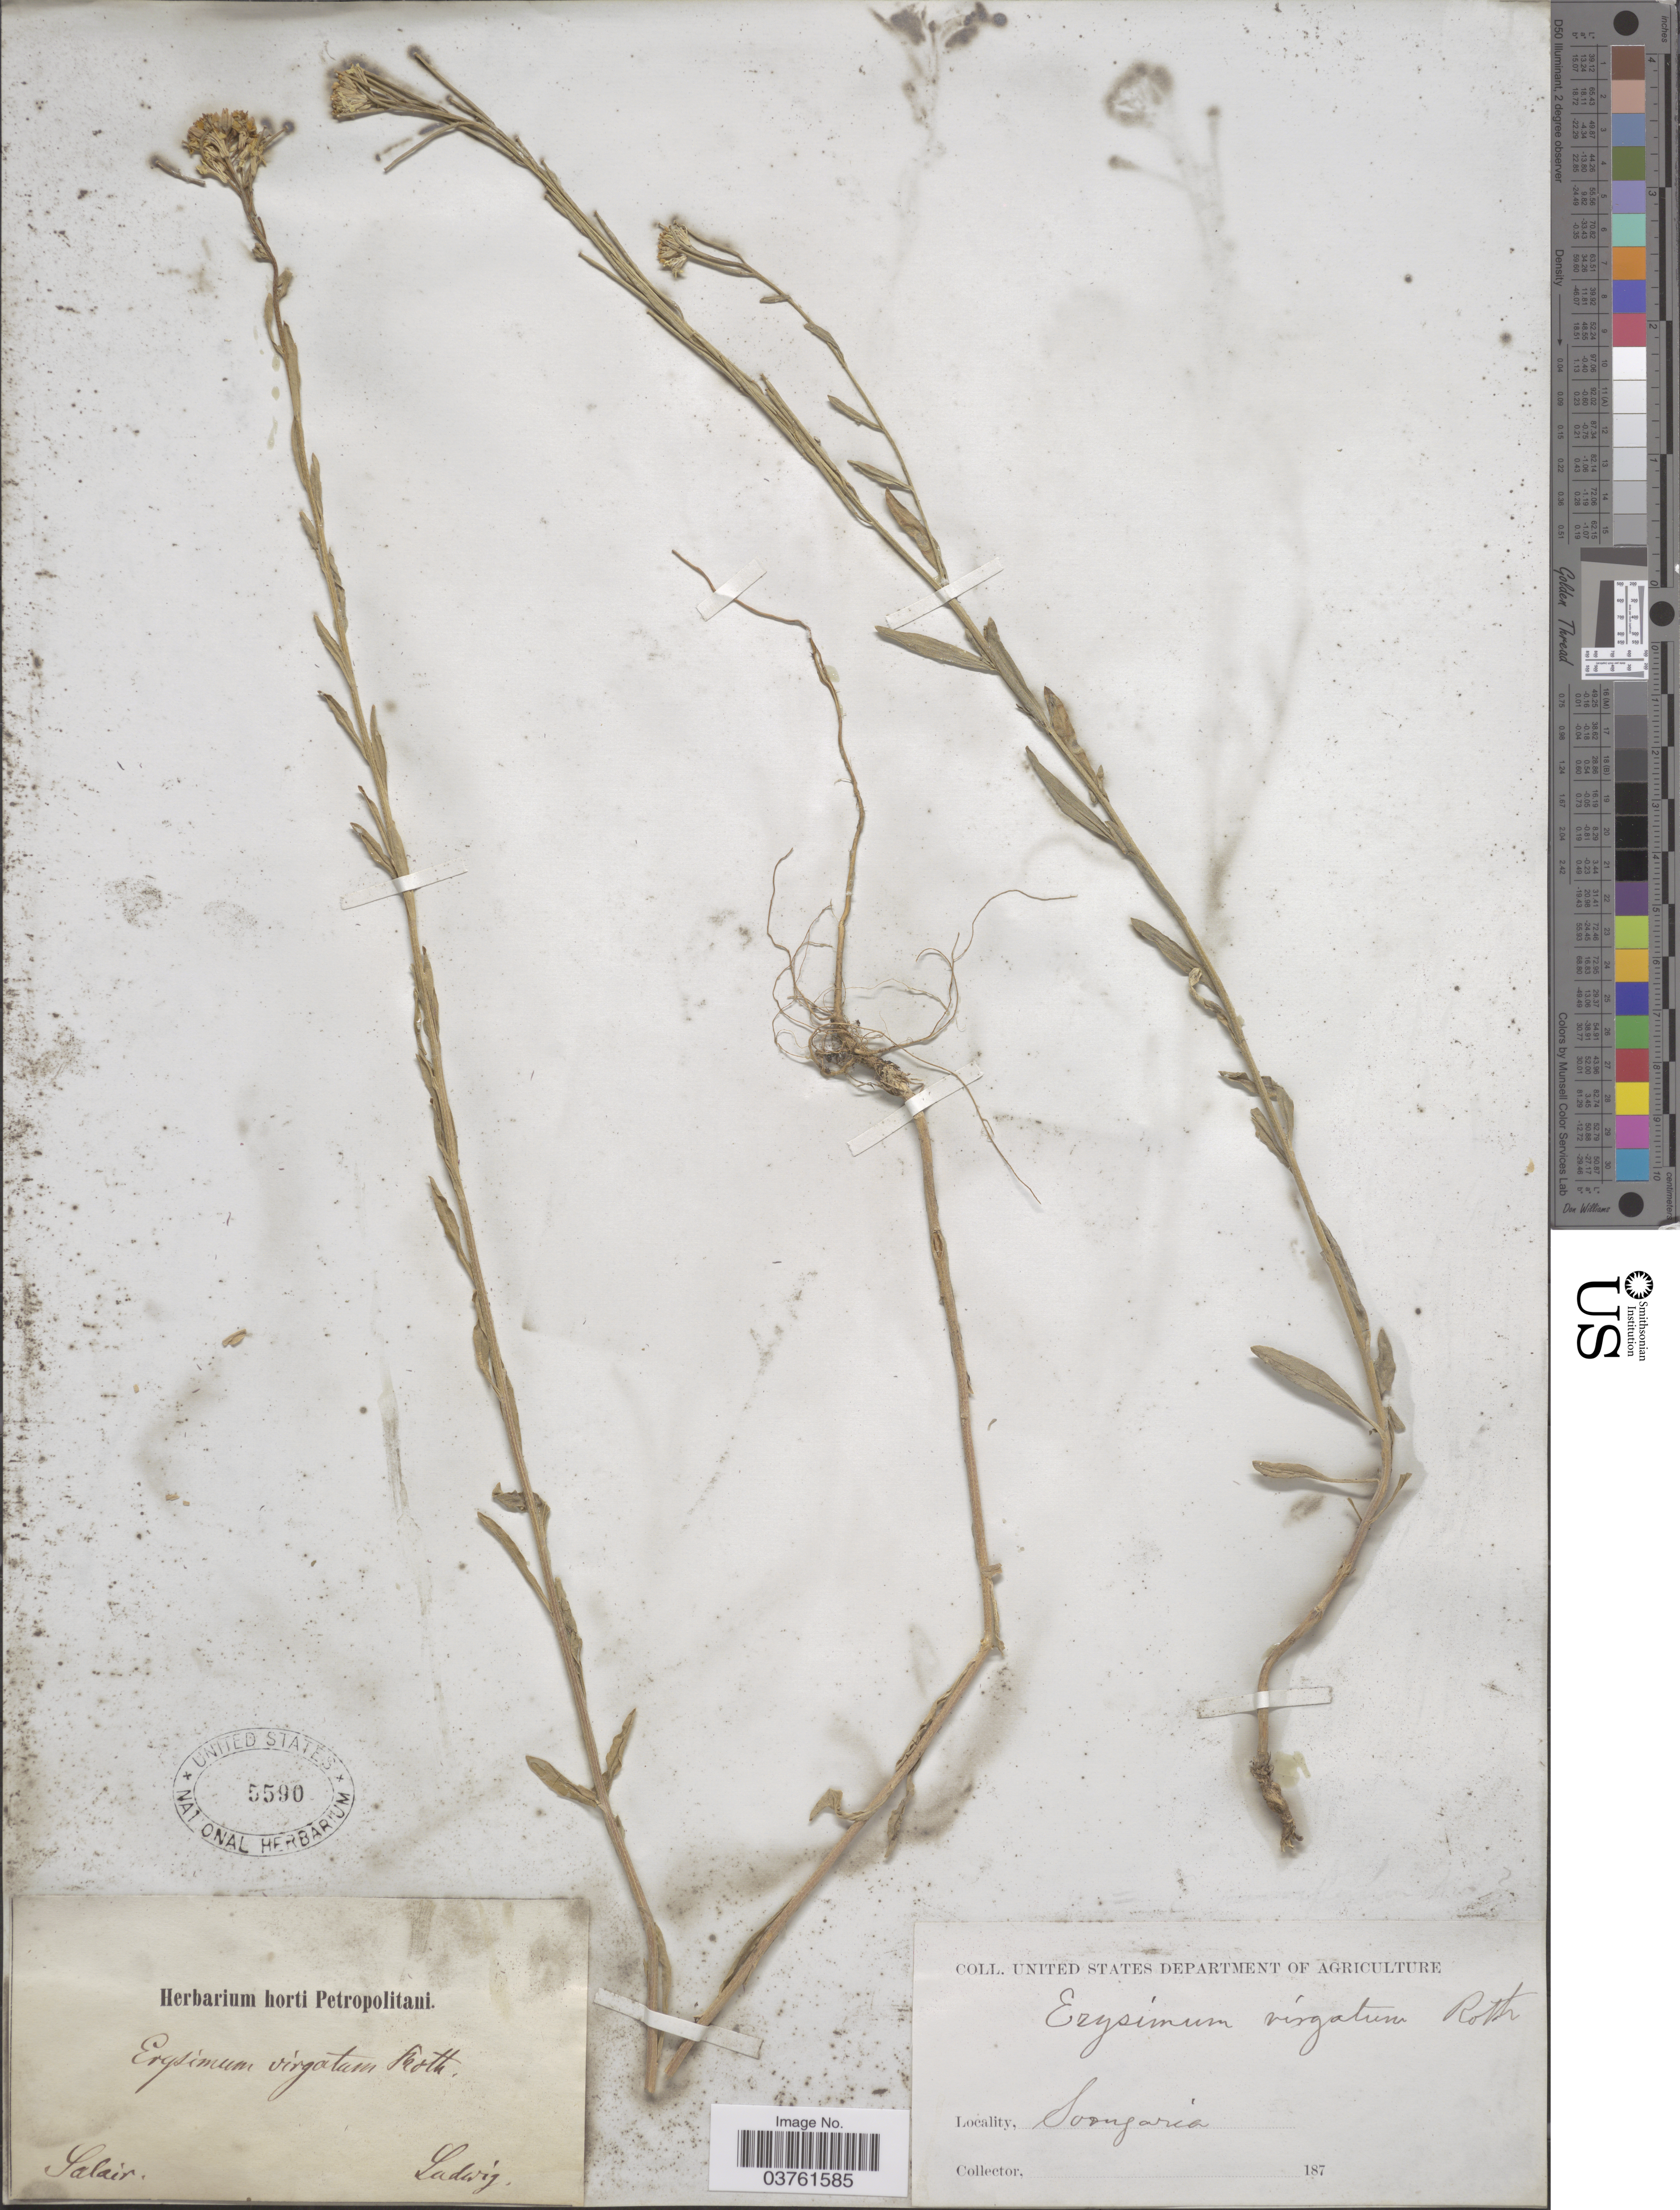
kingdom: Plantae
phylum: Tracheophyta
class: Magnoliopsida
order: Brassicales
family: Brassicaceae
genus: Erysimum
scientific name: Erysimum hieraciifolium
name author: L.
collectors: Ludwig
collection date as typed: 187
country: Russian Federation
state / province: Kemerovo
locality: Songaria. Salair.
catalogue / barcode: US 5590